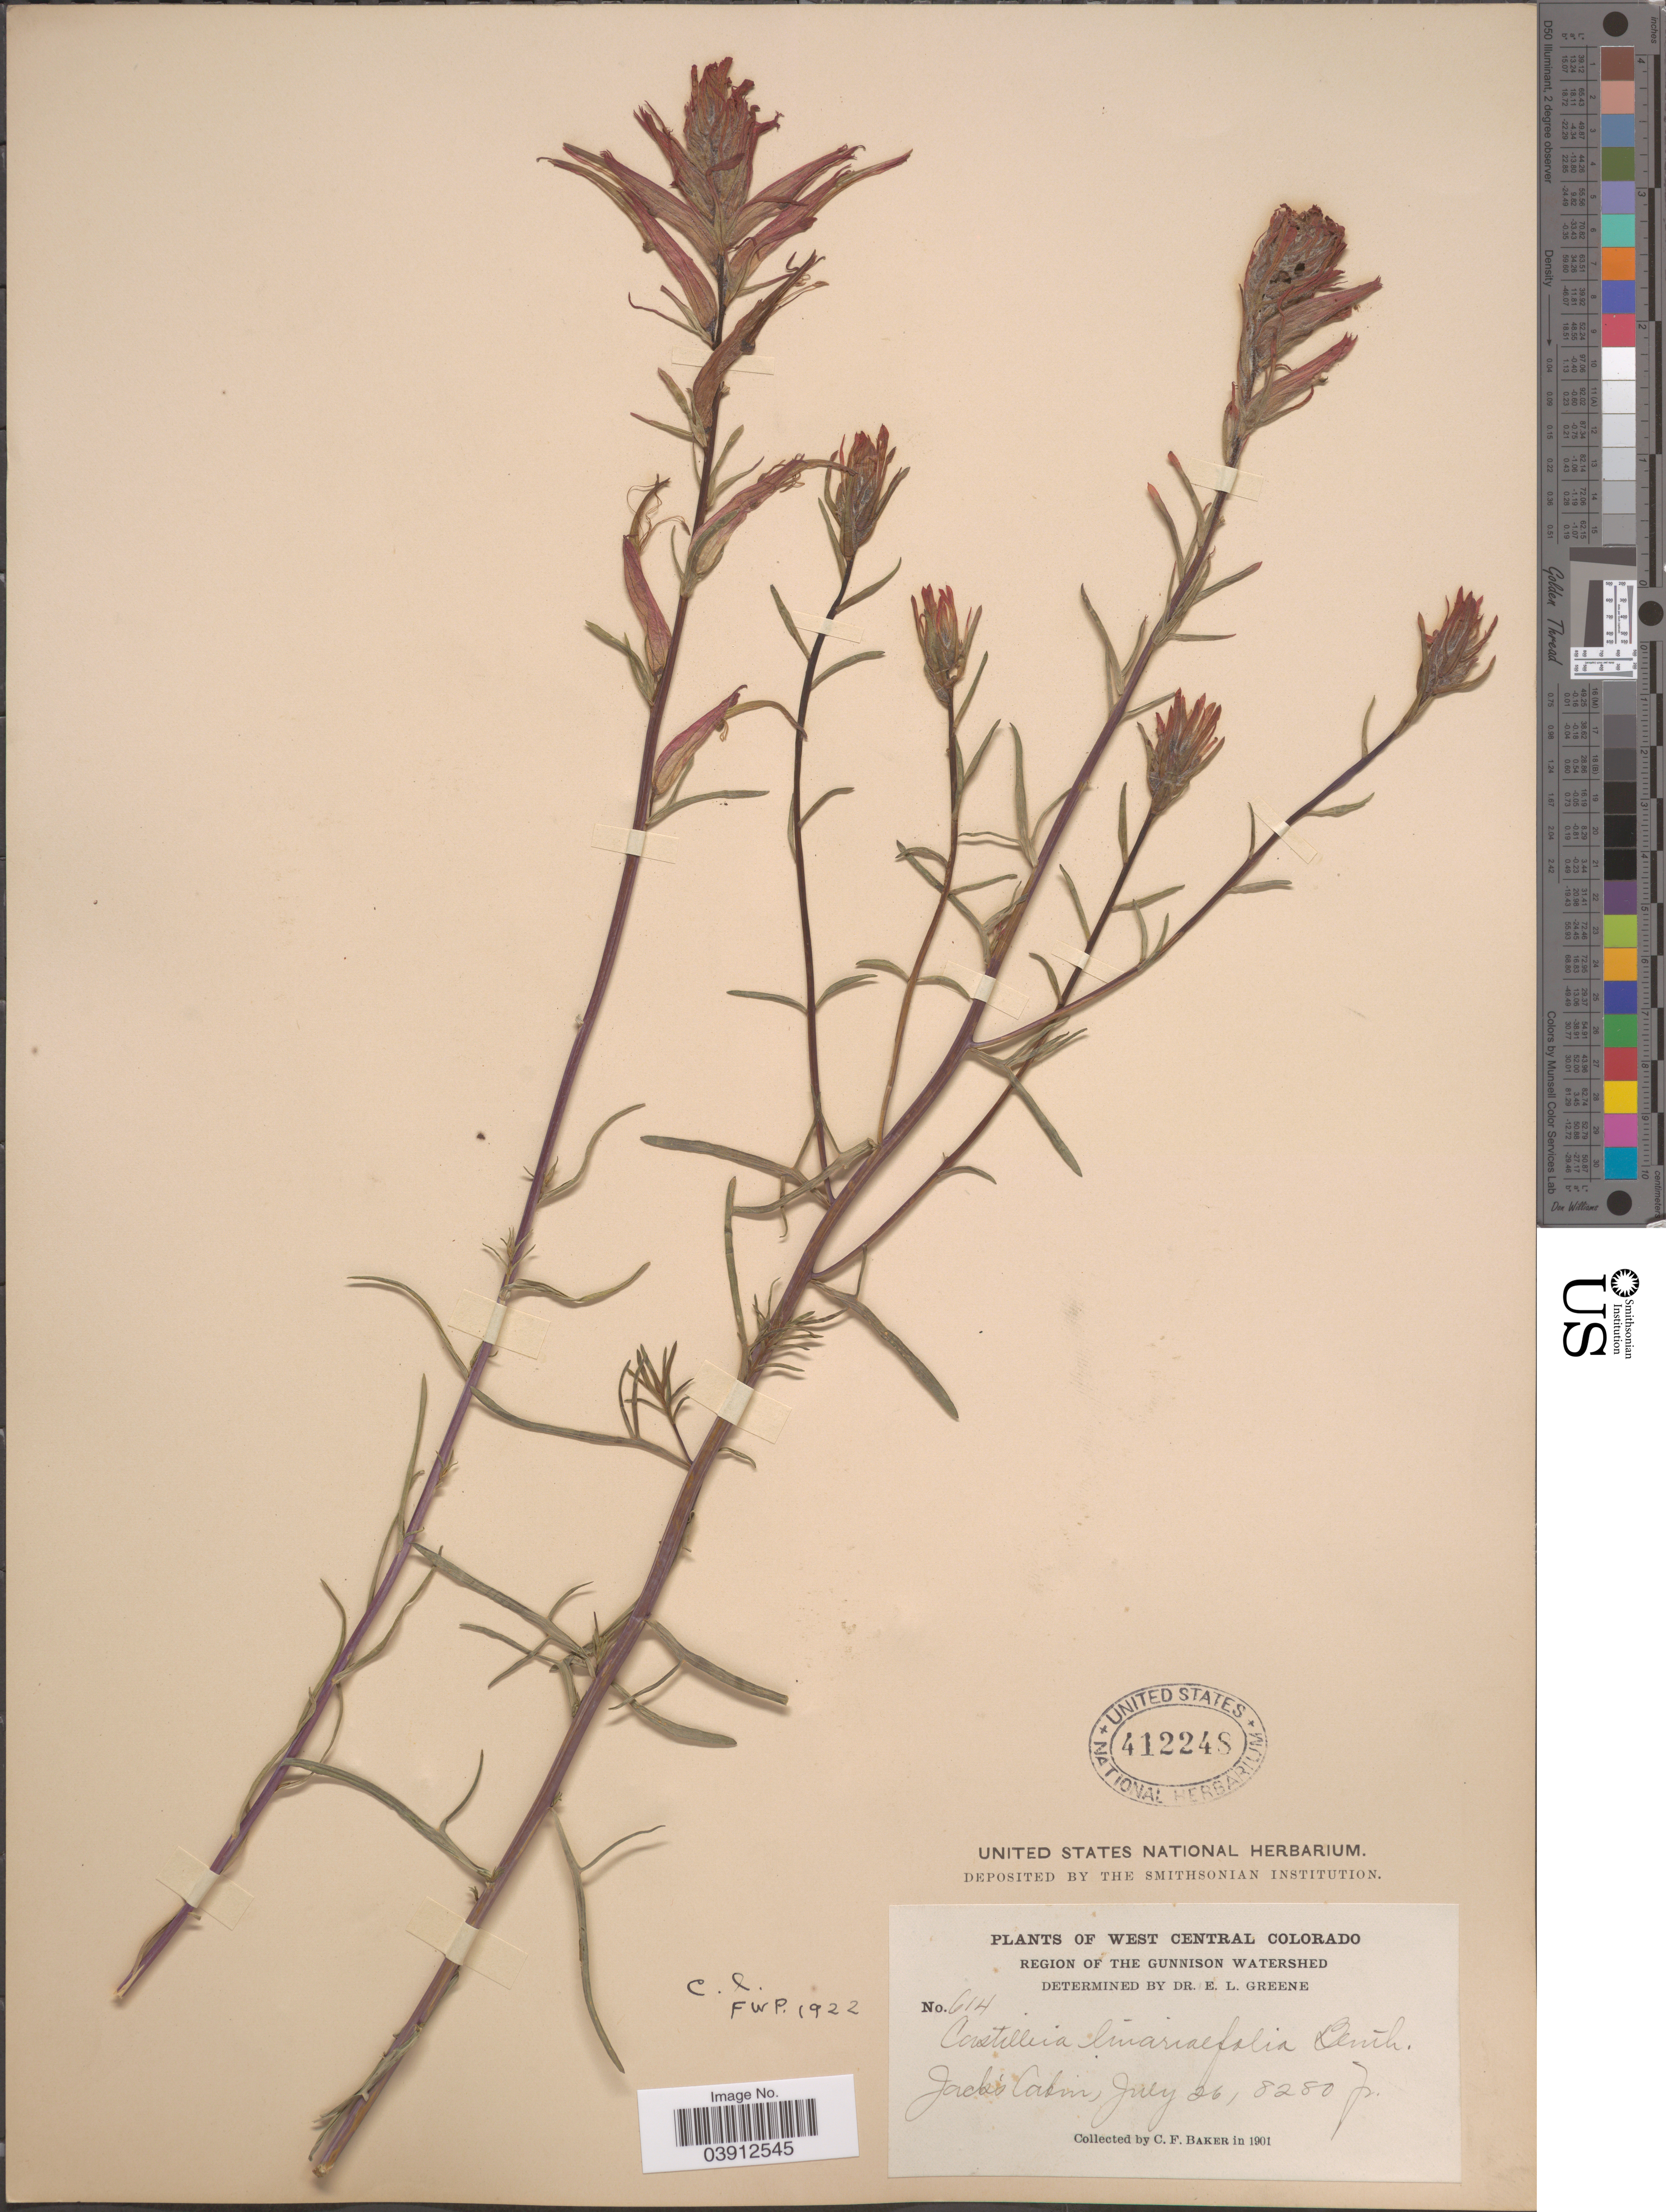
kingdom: Plantae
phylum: Tracheophyta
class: Magnoliopsida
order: Lamiales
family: Orobanchaceae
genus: Castilleja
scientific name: Castilleja linariifolia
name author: Benth.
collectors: C. F. Baker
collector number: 614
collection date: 1901-07-26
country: United States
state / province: Colorado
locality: West Central Colorado. Region of the Gunnison Watershed. Jack's Cabin.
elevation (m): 2524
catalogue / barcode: US 412248